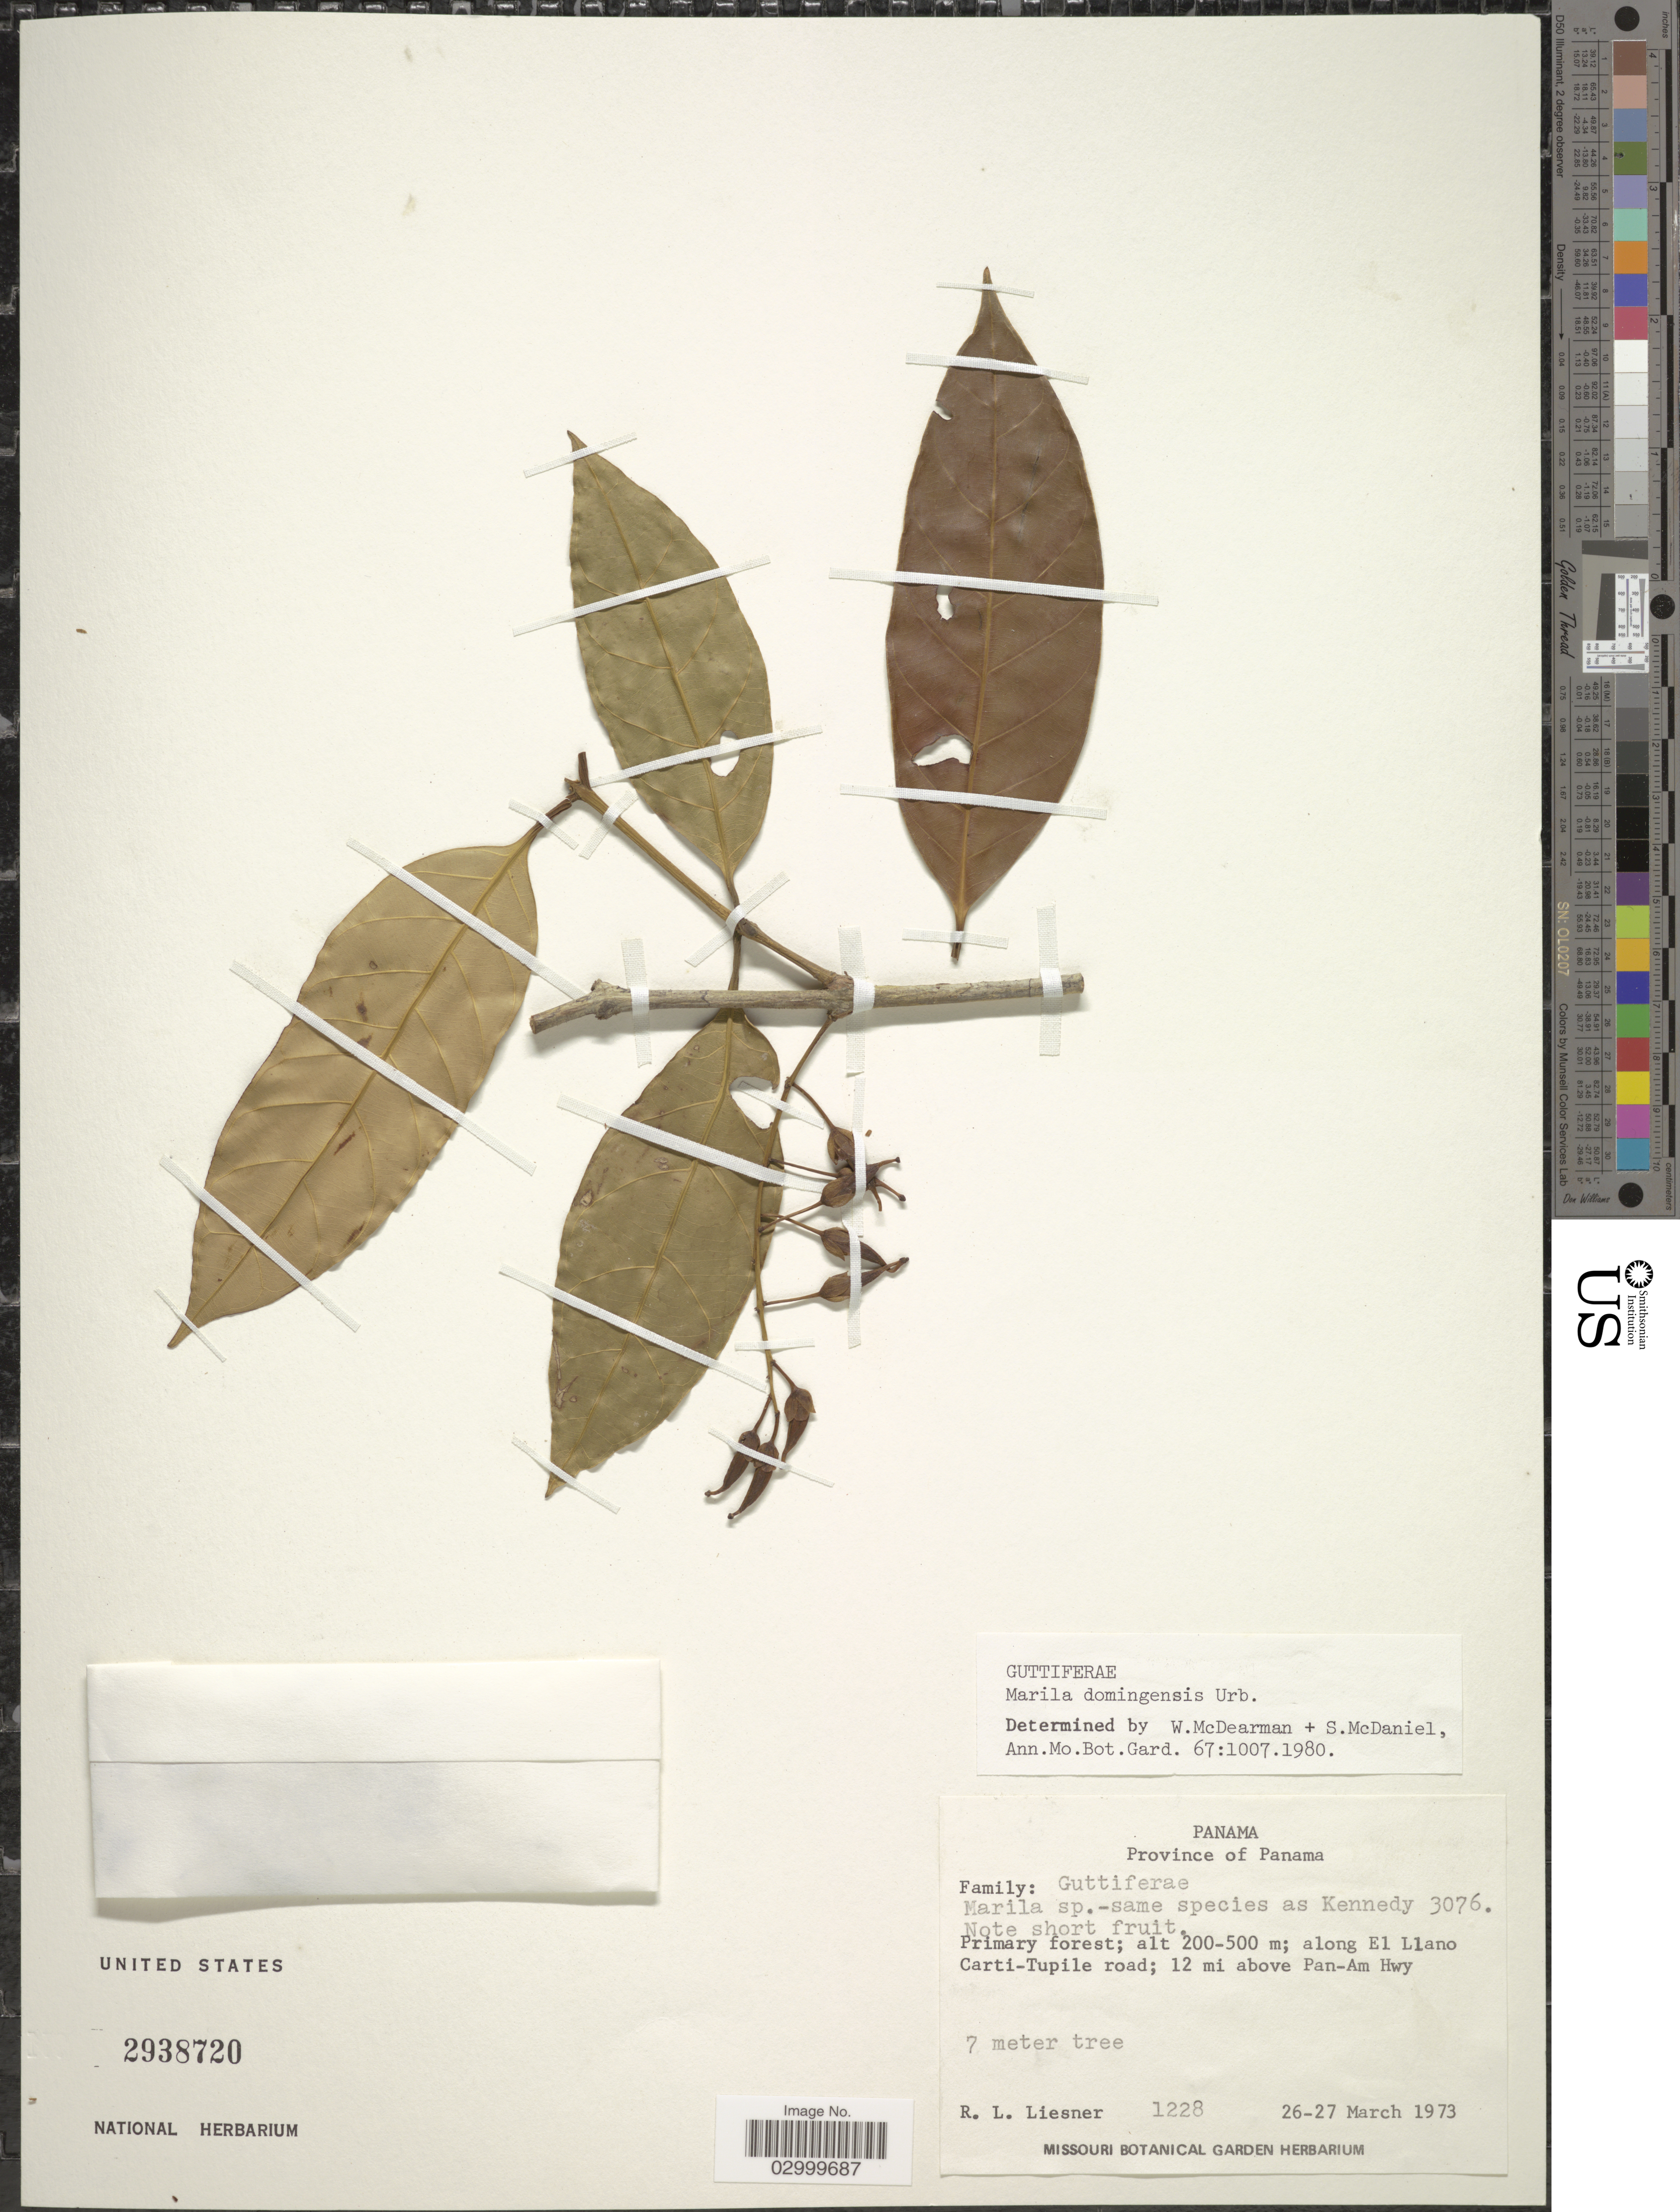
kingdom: Plantae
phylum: Tracheophyta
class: Magnoliopsida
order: Malpighiales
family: Calophyllaceae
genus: Marila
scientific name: Marila domingensis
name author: Urb.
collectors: R. L. Liesner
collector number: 1228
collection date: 1973-03-26/1973-03-27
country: Panama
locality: Along El Llano Carti-Tupile road; 12 mi above Pan-Am Hwy.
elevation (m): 200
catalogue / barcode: US 2938720